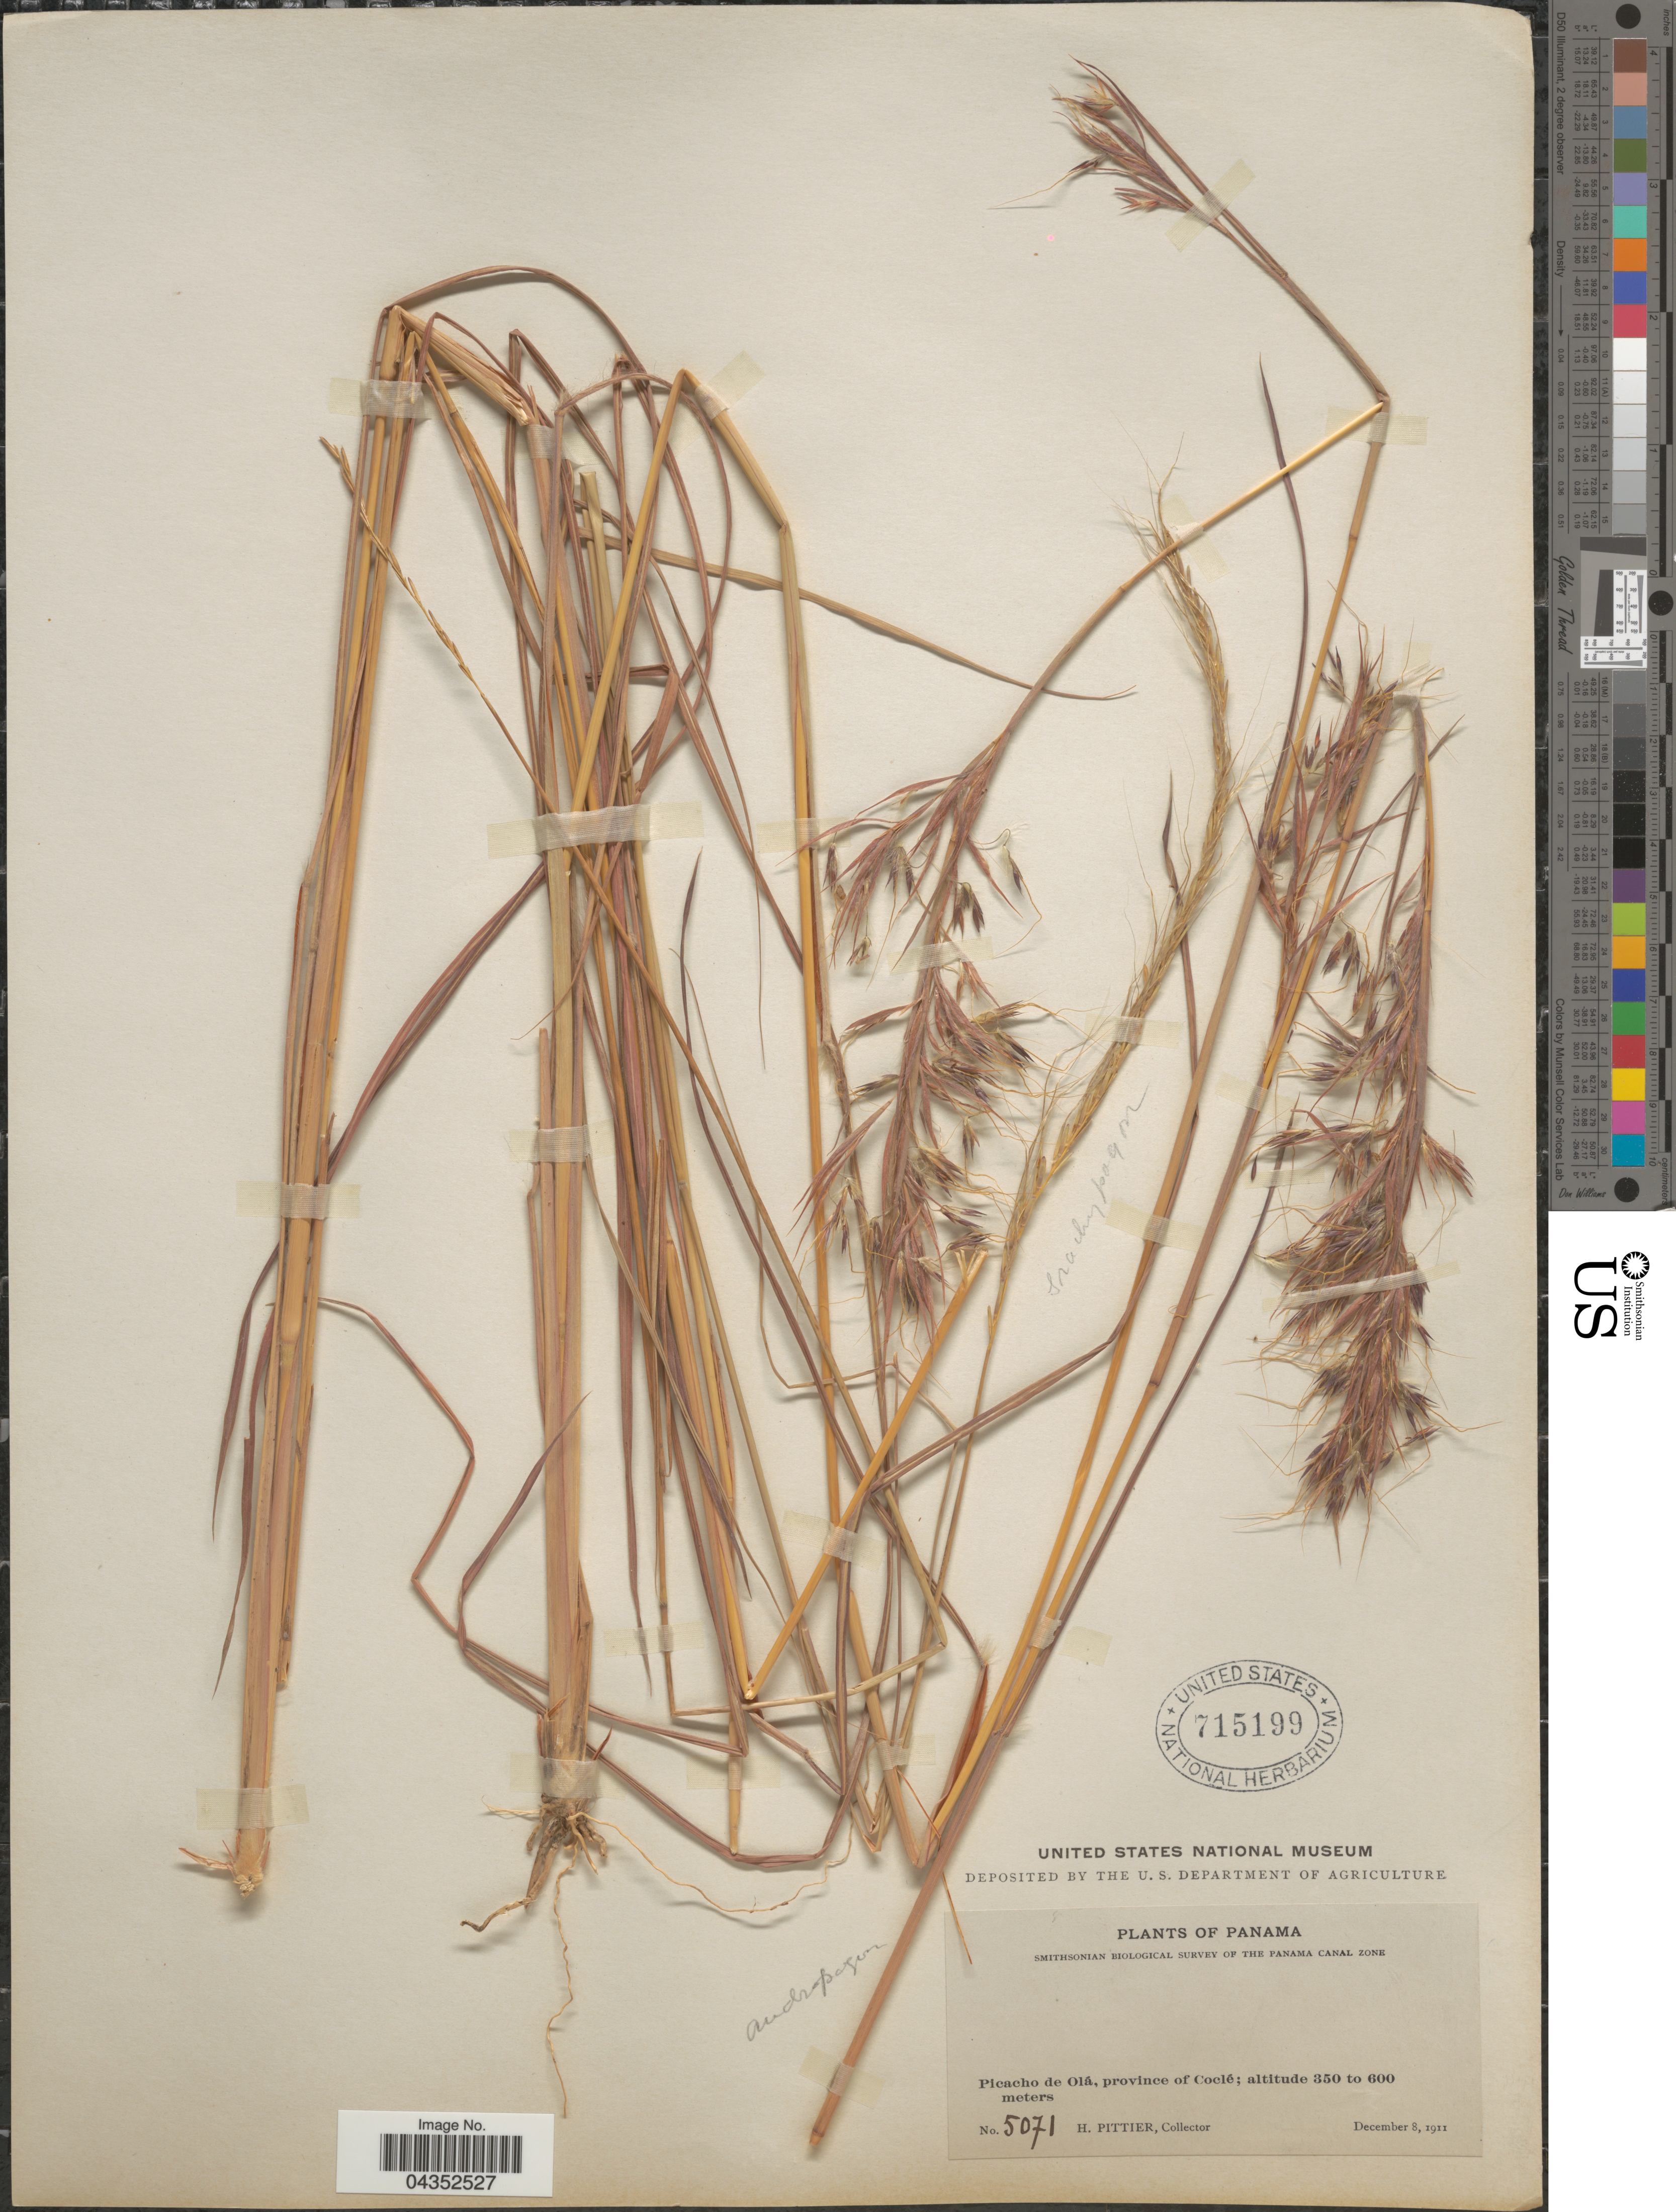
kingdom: Plantae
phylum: Tracheophyta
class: Liliopsida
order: Poales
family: Poaceae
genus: Hyparrhenia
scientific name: Hyparrhenia bracteata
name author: (Humb. & Bonpl.) Stapf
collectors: H. F. Pittier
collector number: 5071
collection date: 1911-12-08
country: Panama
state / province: Cocle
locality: Smithsonian Biological Survey of the Panama Canal Zone. Picacho de Olá.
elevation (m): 350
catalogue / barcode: US 715199